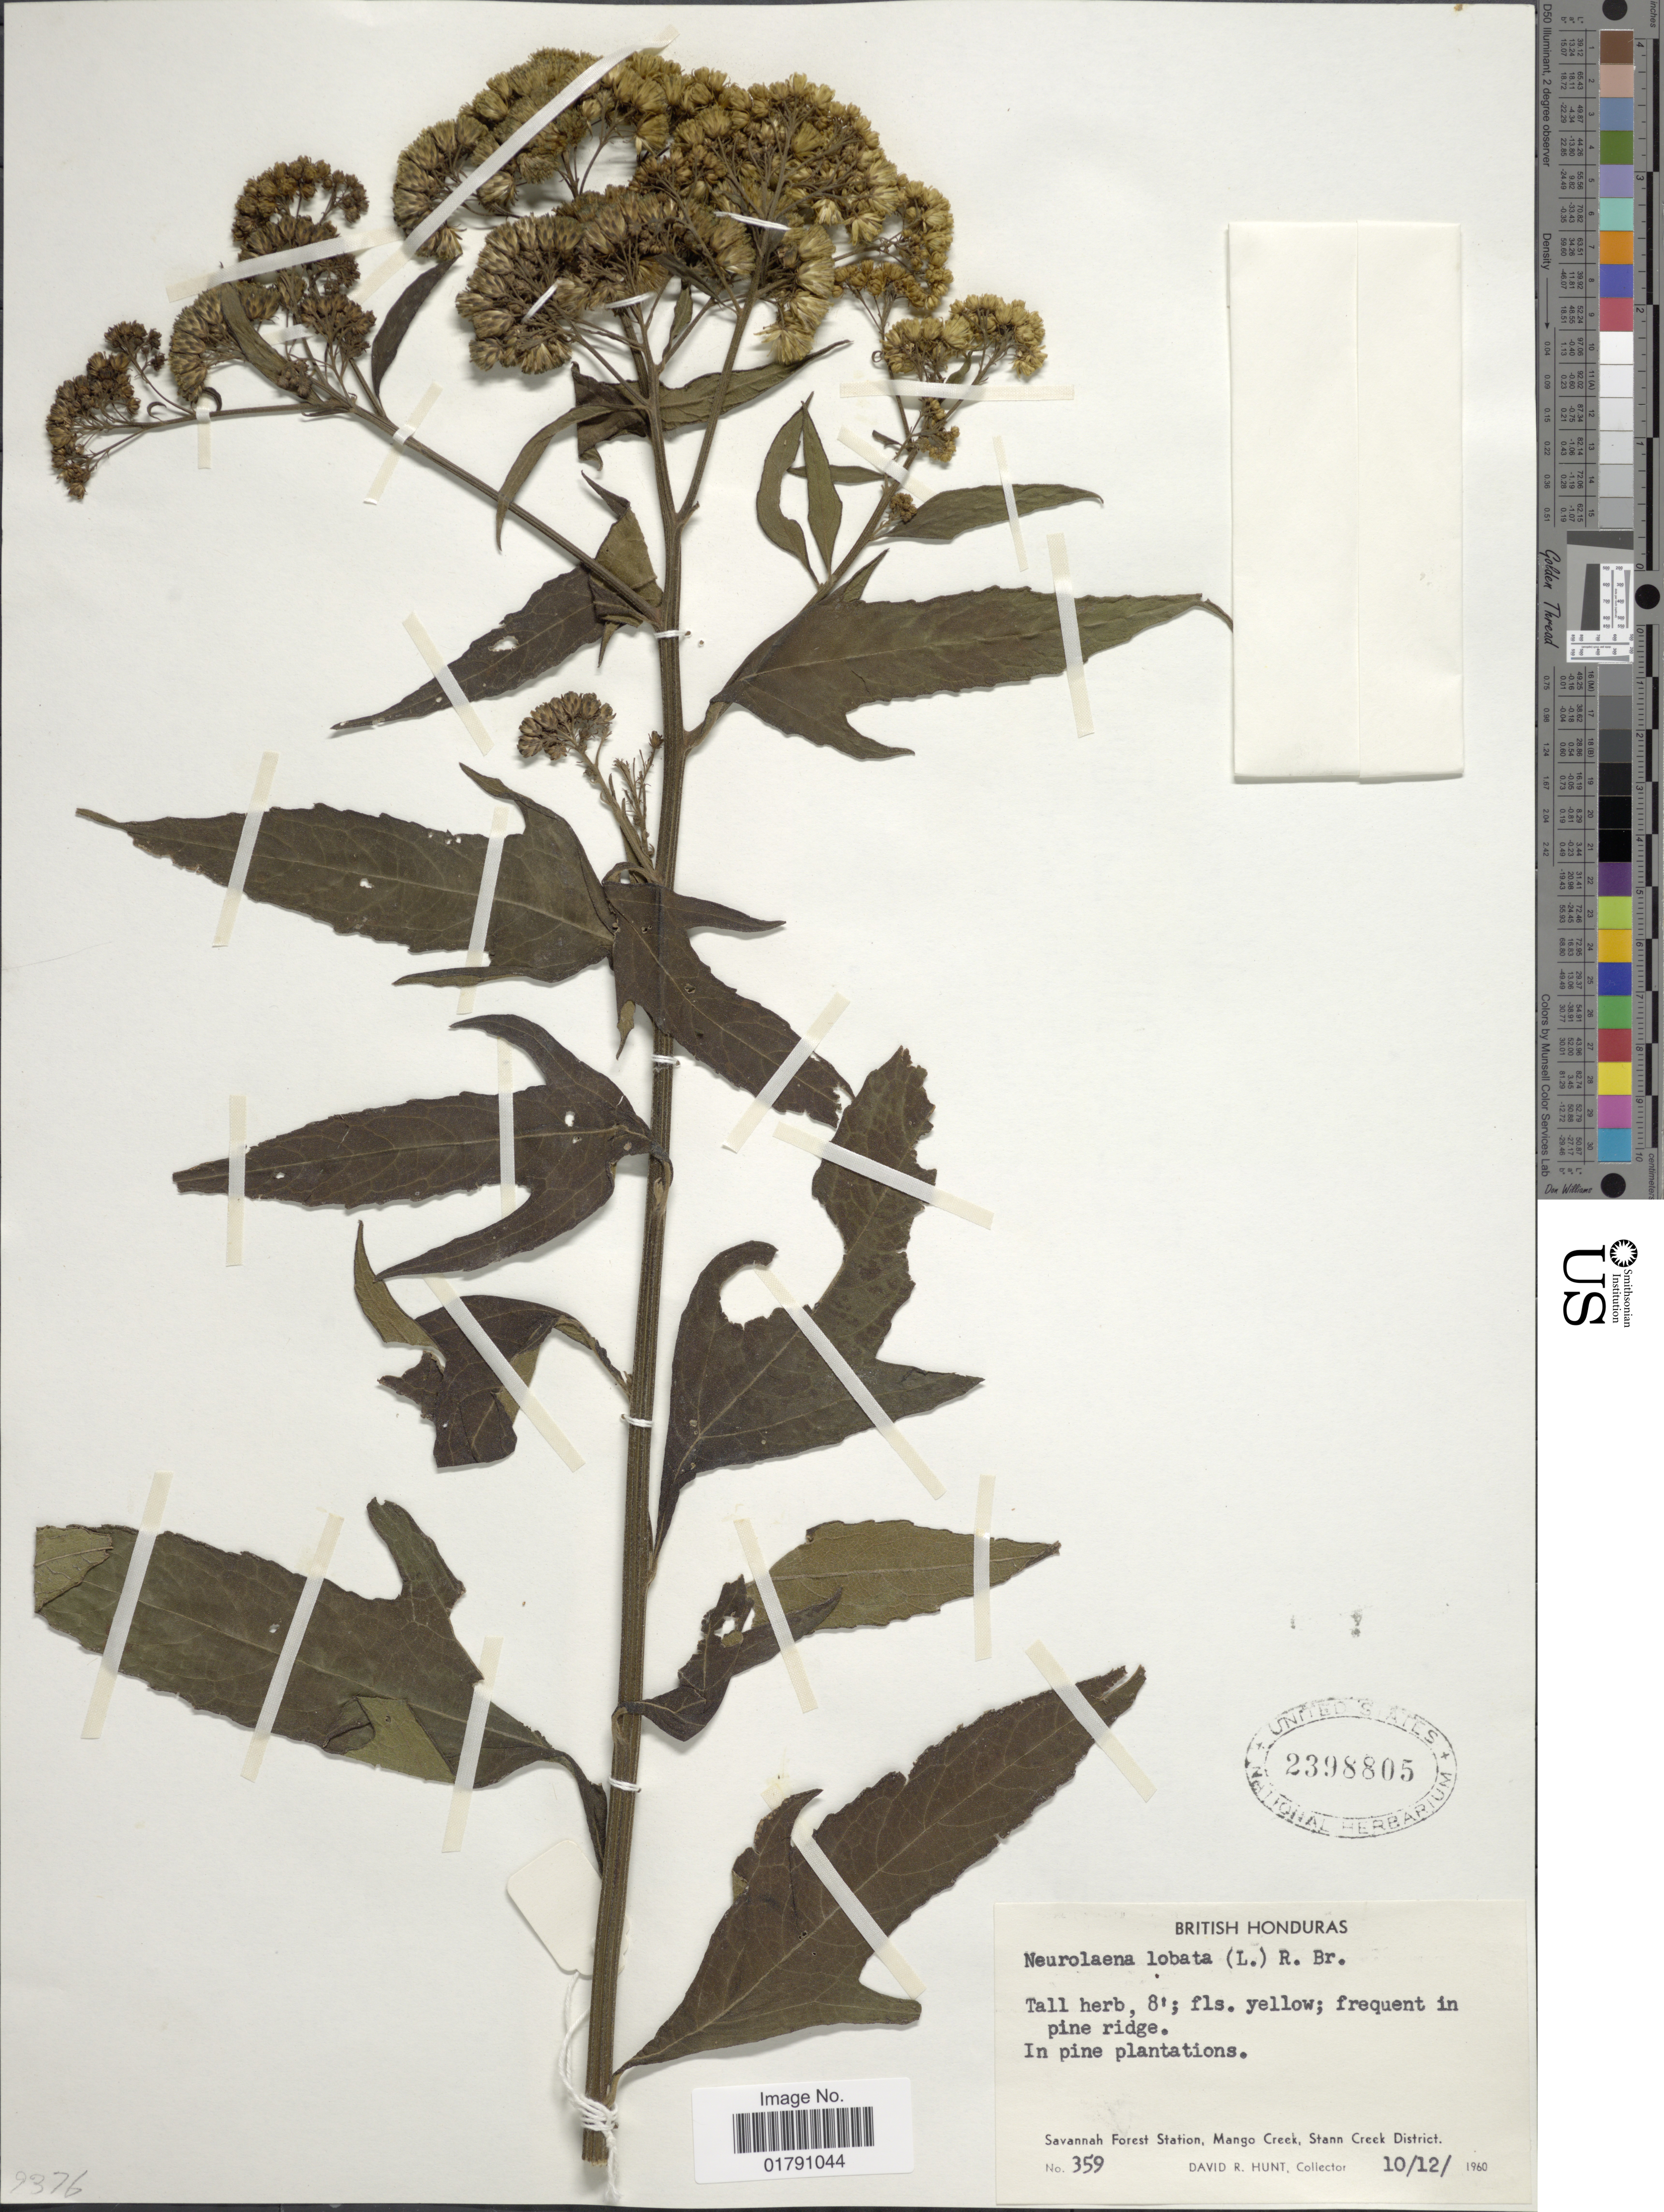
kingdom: Plantae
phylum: Tracheophyta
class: Magnoliopsida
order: Asterales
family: Asteraceae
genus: Neurolaena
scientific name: Neurolaena lobata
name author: (L.) R. Br. ex Cass.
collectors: D. R. Hunt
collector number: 359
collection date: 1960-12-10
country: Belize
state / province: Stann Creek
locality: British Honduras, Savannah Forest Station, Mango Creek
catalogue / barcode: US 2398805